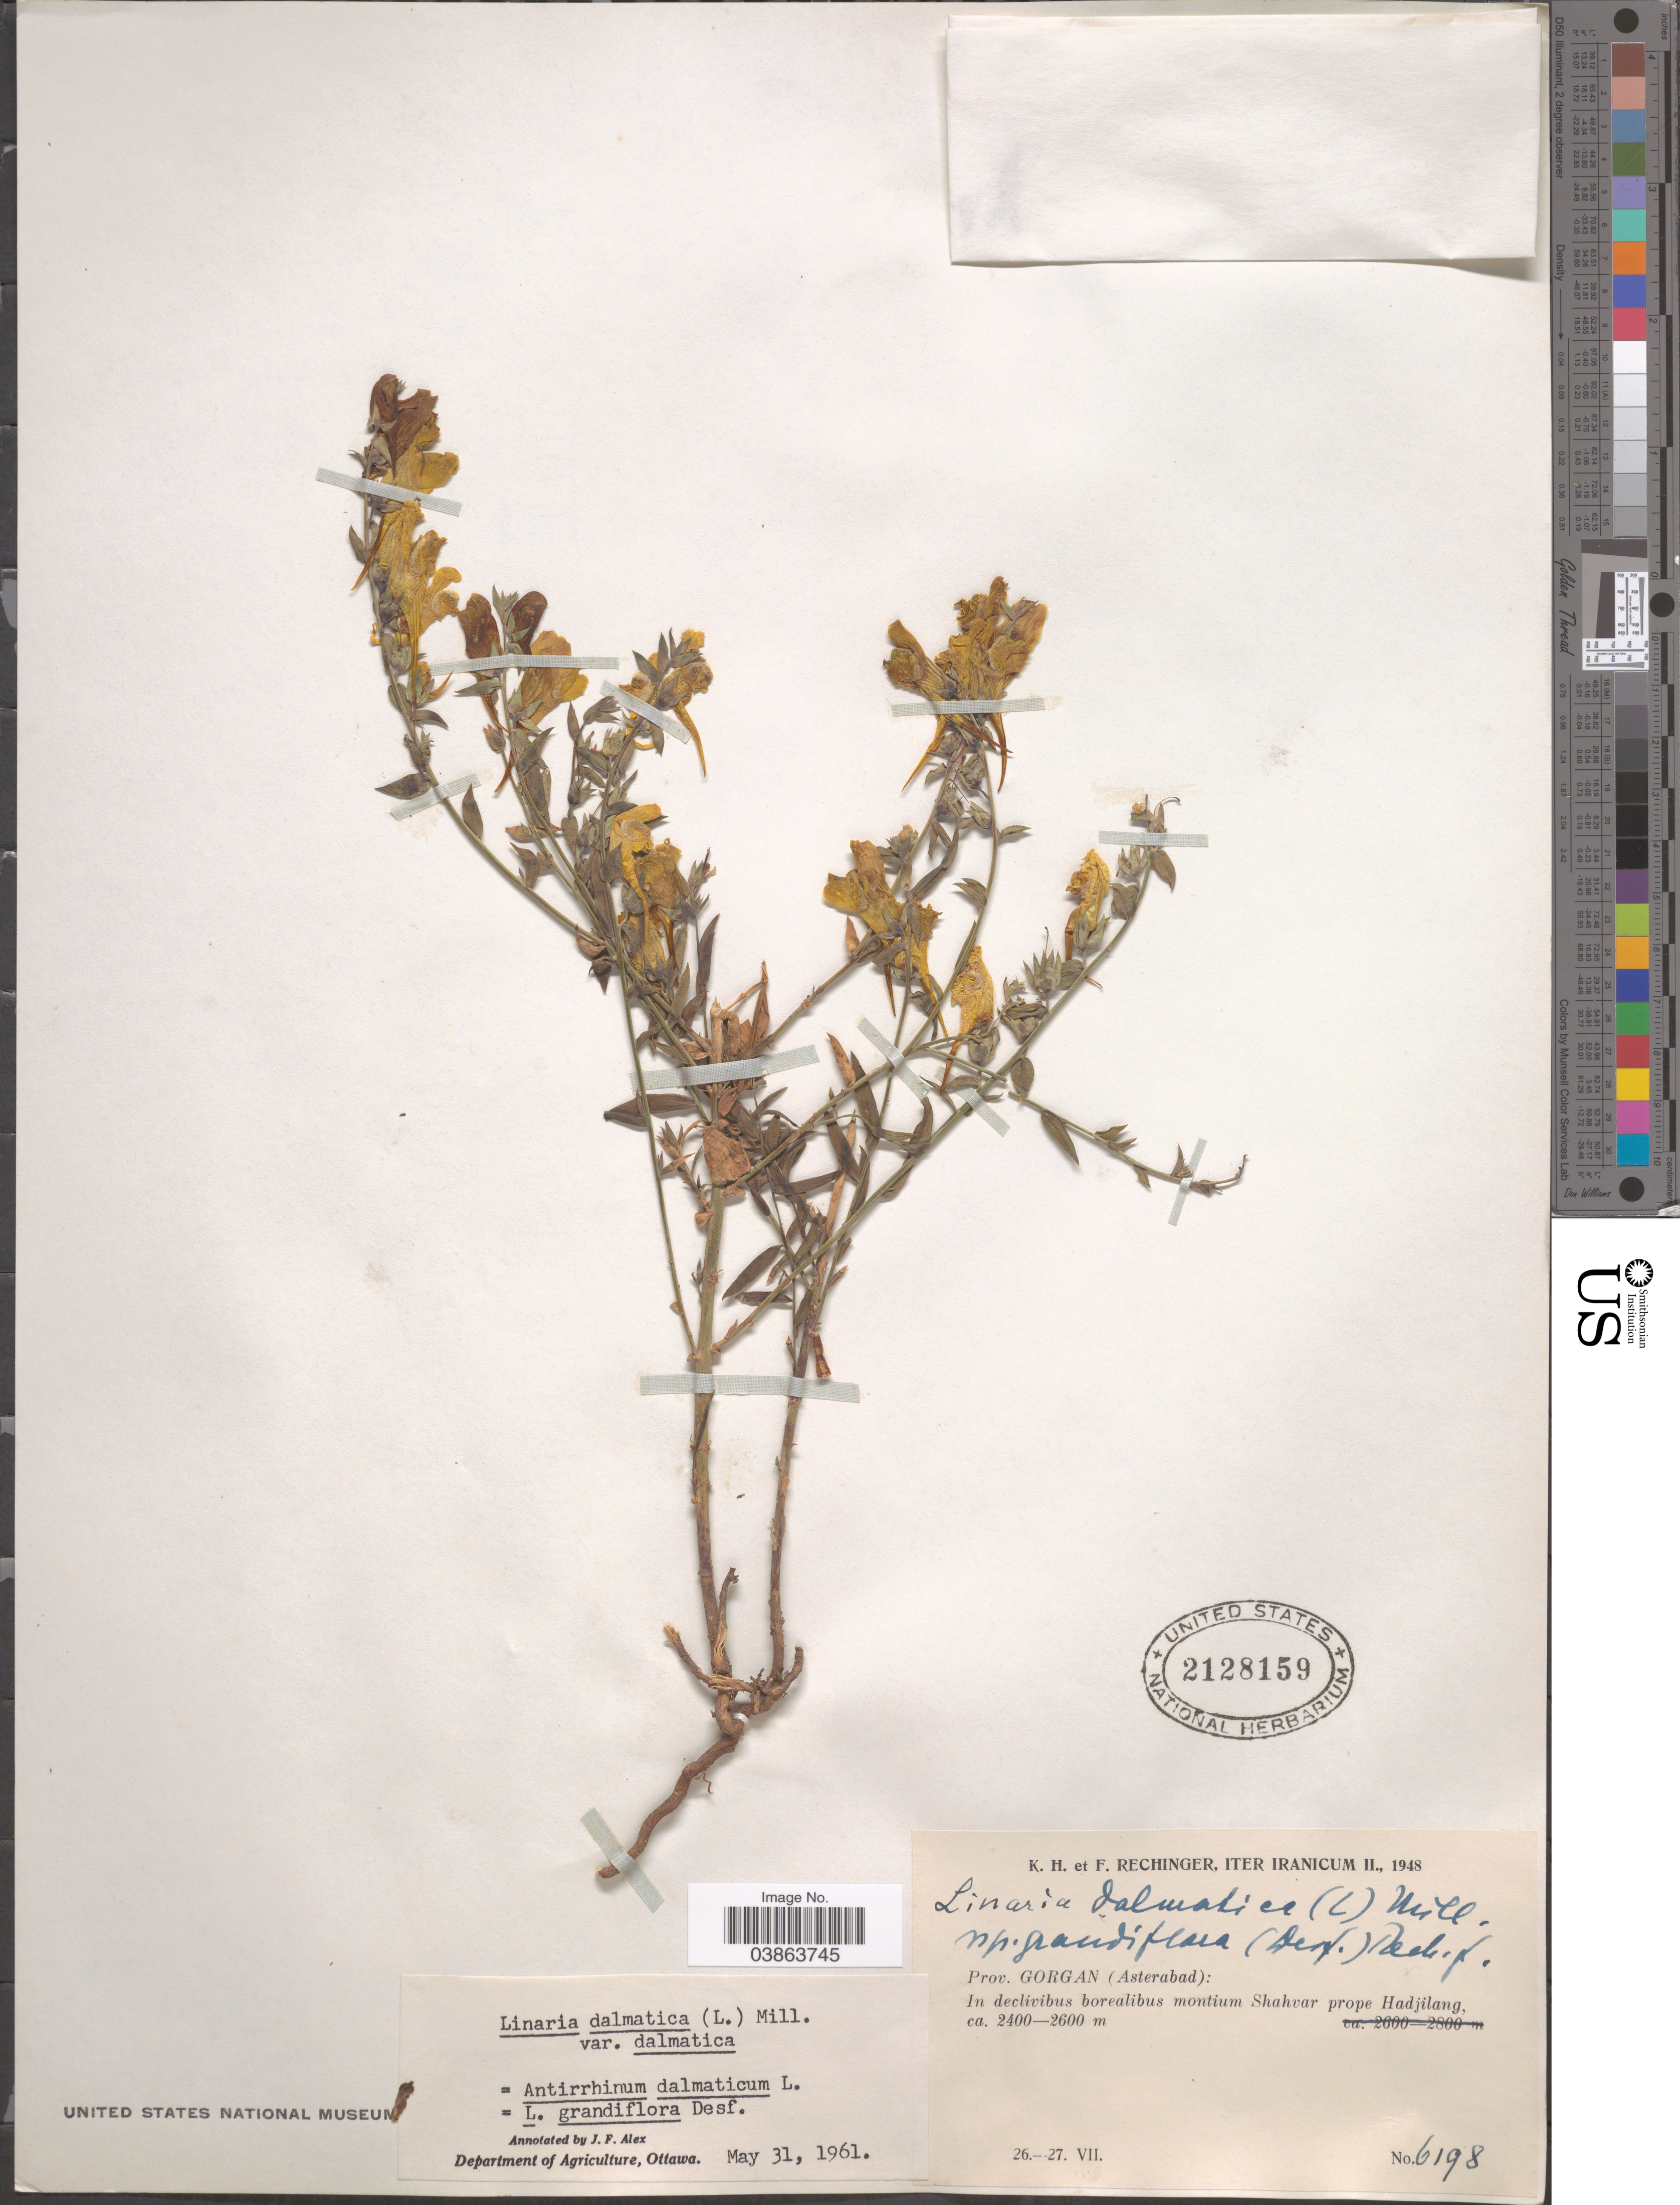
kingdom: Plantae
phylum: Tracheophyta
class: Magnoliopsida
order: Lamiales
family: Plantaginaceae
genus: Linaria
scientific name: Linaria dalmatica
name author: (L.) Mill.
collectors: K. H. Rechinger & F. Rechinger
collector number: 6198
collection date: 1948-07-26/1948-07-27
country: Iran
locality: Prov. Gorgan (Asterabad): In declivibus borealibus montium Shahvar prope Hadjilang.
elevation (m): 2400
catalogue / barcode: US 2128159